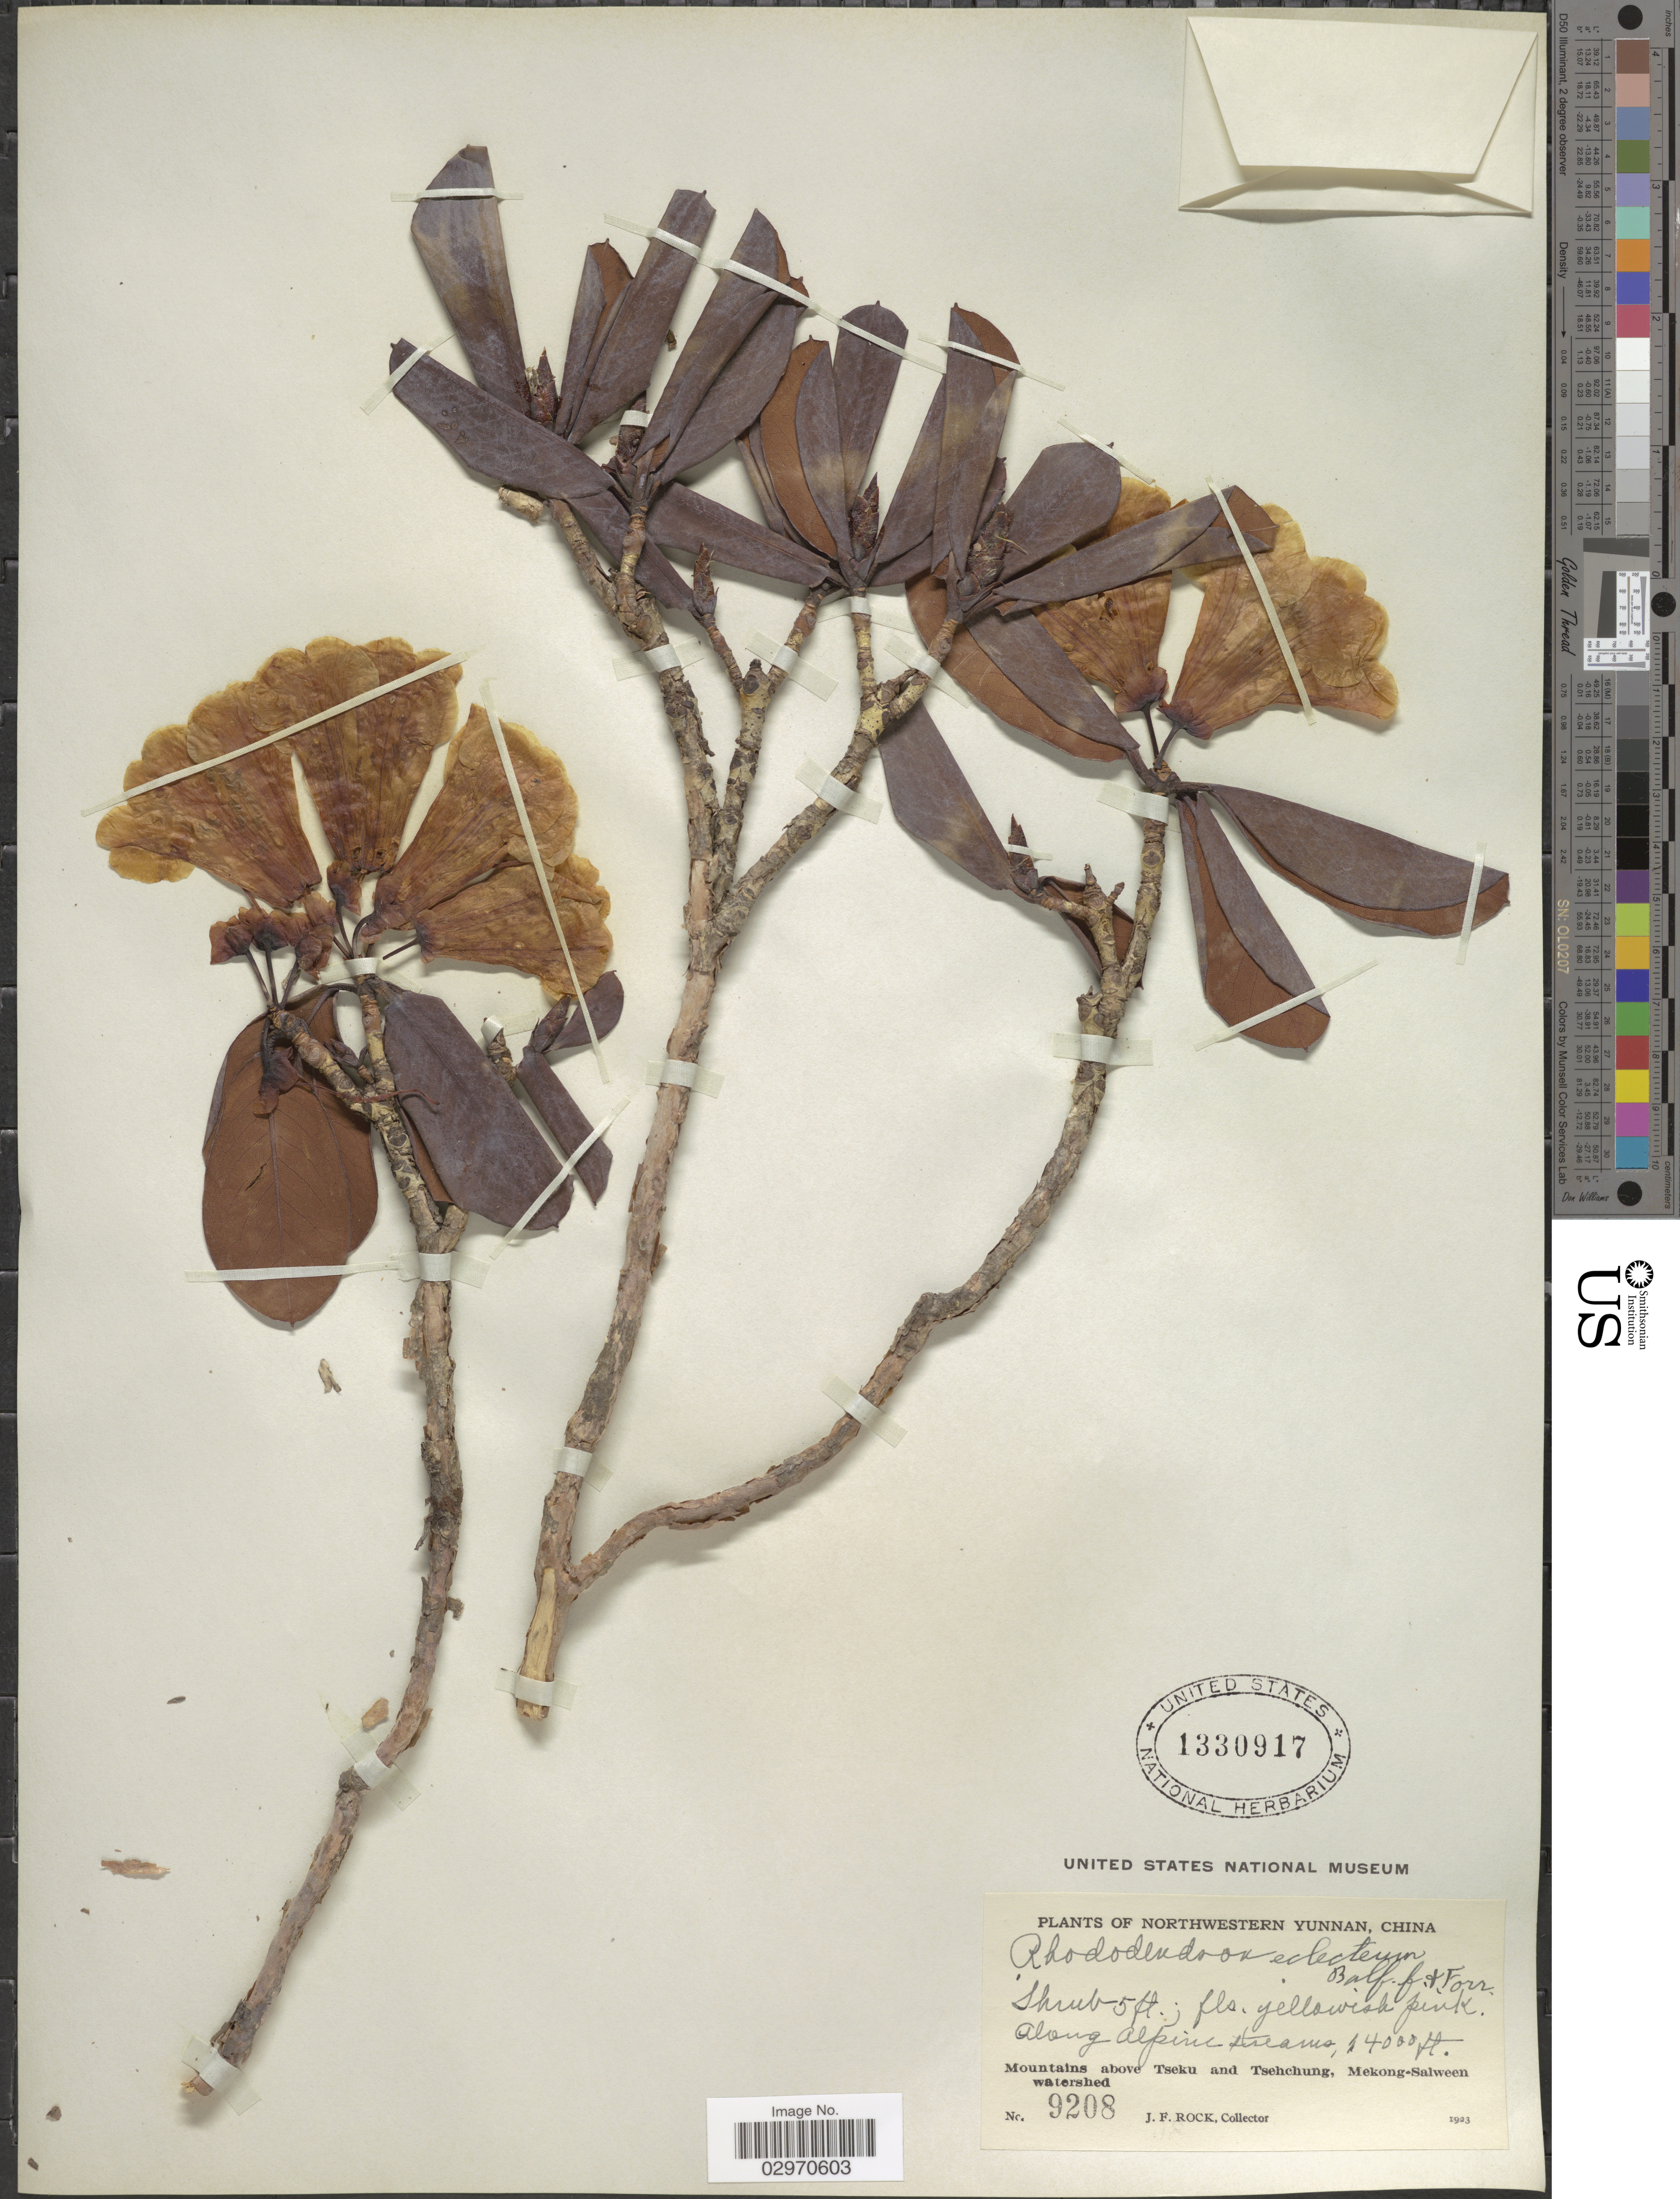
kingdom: Plantae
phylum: Tracheophyta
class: Magnoliopsida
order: Ericales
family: Ericaceae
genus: Rhododendron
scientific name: Rhododendron eclecteum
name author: Balf. f. & Forrest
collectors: J. Rock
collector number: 9208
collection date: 1923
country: China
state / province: Yunnan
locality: Northwestern Yunnan. Along Alpine streams. Mountains above Tseku and Tsehchung, Mekong-Salween watershed.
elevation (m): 4267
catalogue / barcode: US 1330917